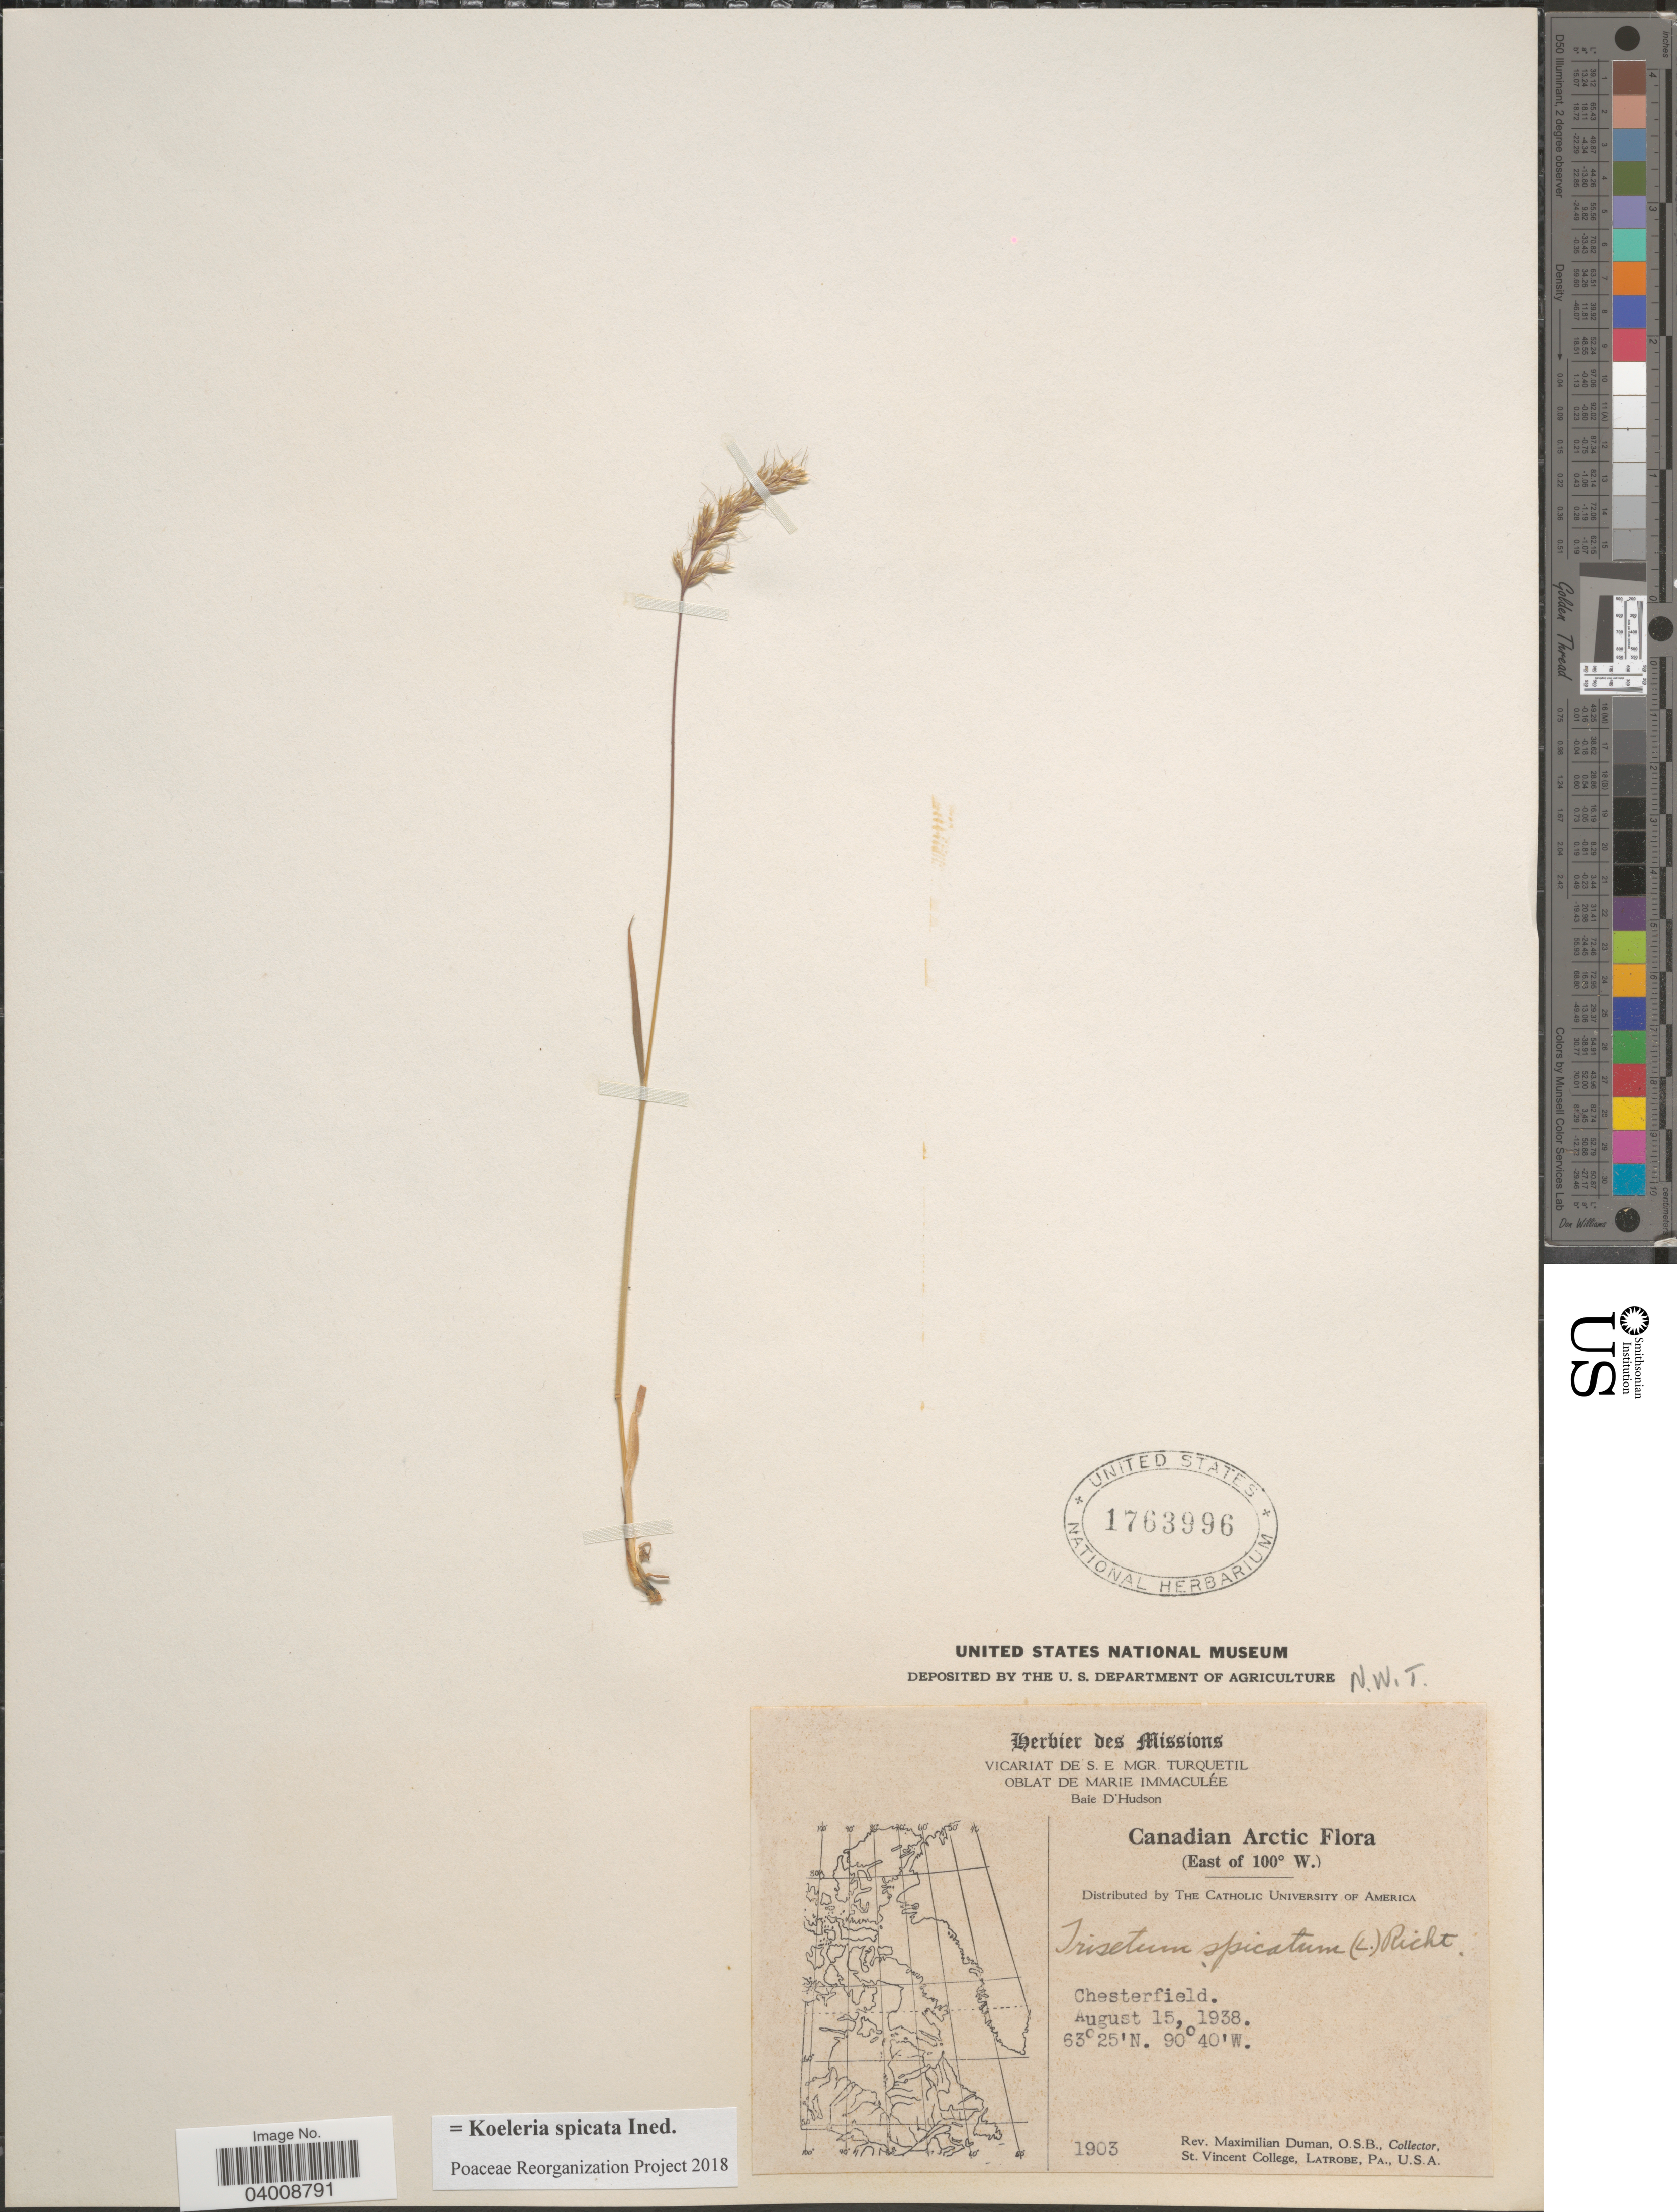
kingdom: Plantae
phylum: Tracheophyta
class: Liliopsida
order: Poales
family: Poaceae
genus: Koeleria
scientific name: Koeleria spicata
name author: (L.) Barberá et al.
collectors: M. Duman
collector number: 1903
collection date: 1938-08-15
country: Canada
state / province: Northwest Territories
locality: Canadian Arctic. (East of 100° W.) Chesterfield.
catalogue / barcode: US 1763996